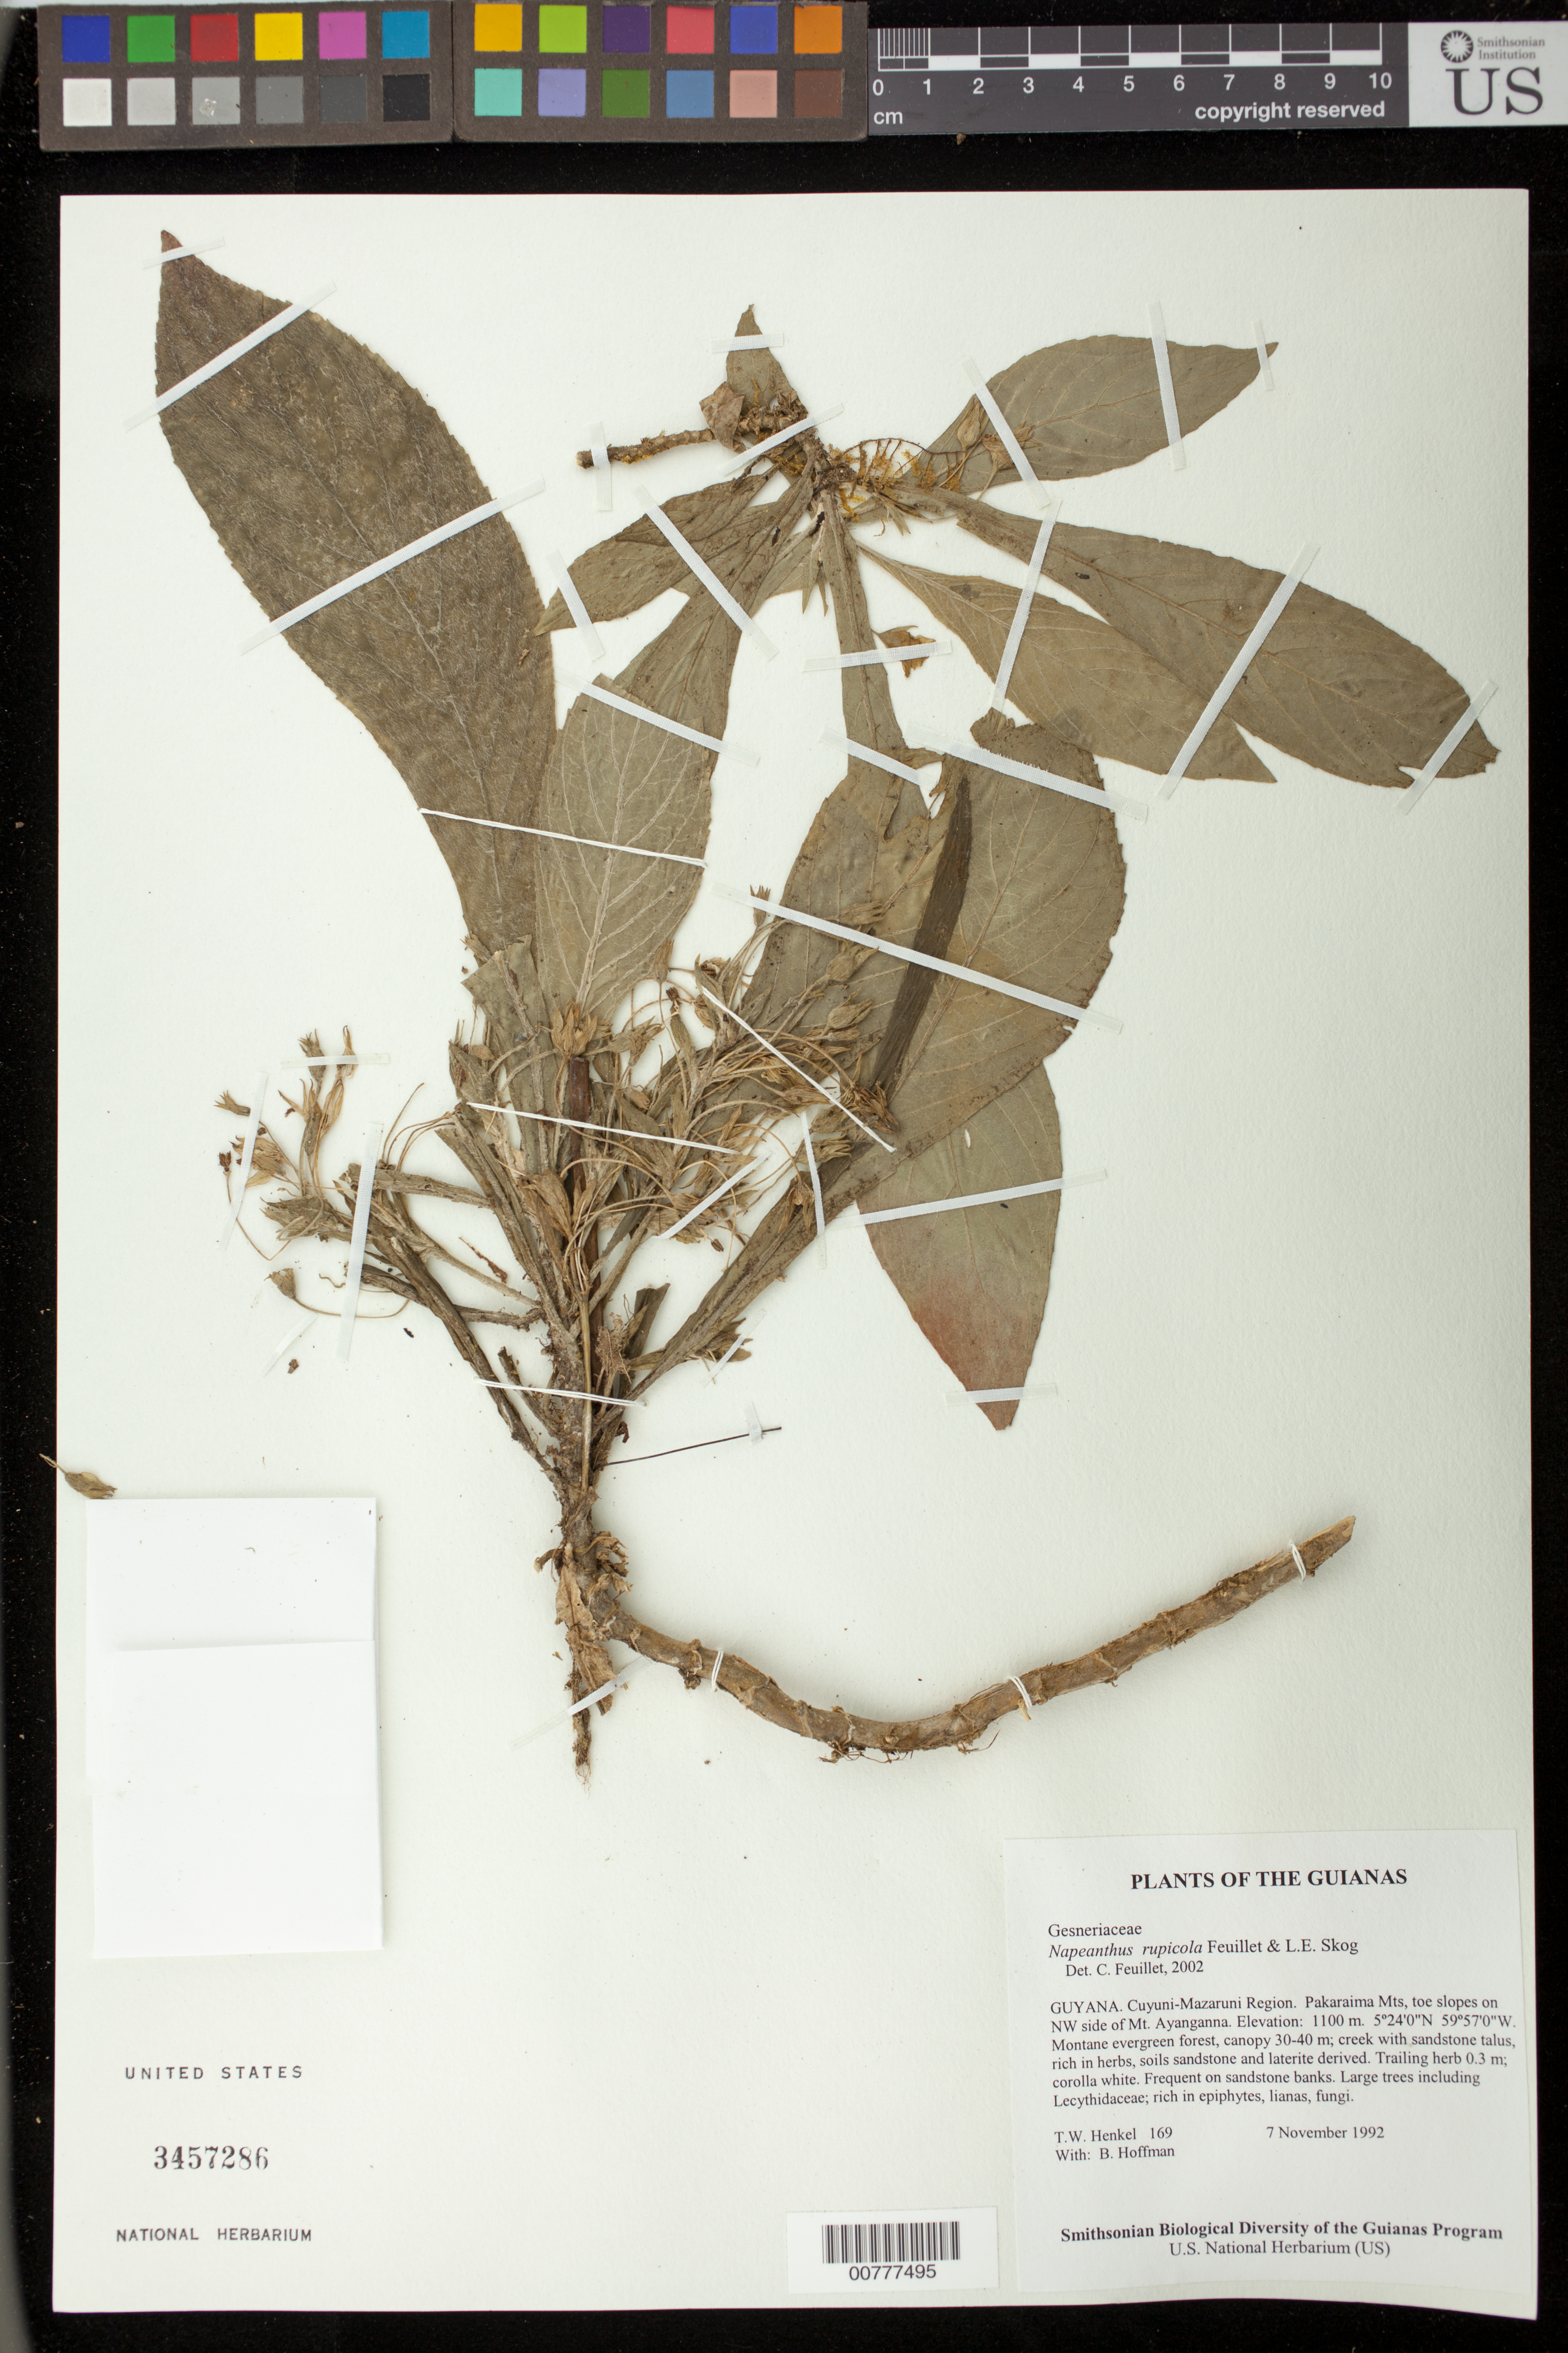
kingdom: Plantae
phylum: Tracheophyta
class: Magnoliopsida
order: Lamiales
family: Gesneriaceae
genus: Napeanthus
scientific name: Napeanthus rupicola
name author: Feuillet & L.E. Skog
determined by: Feuillet, C.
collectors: T. Henkel & B. Hoffman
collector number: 169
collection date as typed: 7 November 1992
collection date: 1992-11-07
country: Guyana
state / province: Cuyuni-Mazaruni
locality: Pakaraima Mts, toe slopes on NW side of Mt. Ayanganna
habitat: Montane evergreen forest, canopy 30-40 m; creek with sandstone talus, rich in herbs, soils sandstone and laterite derived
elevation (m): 1100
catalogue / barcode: US 3457286